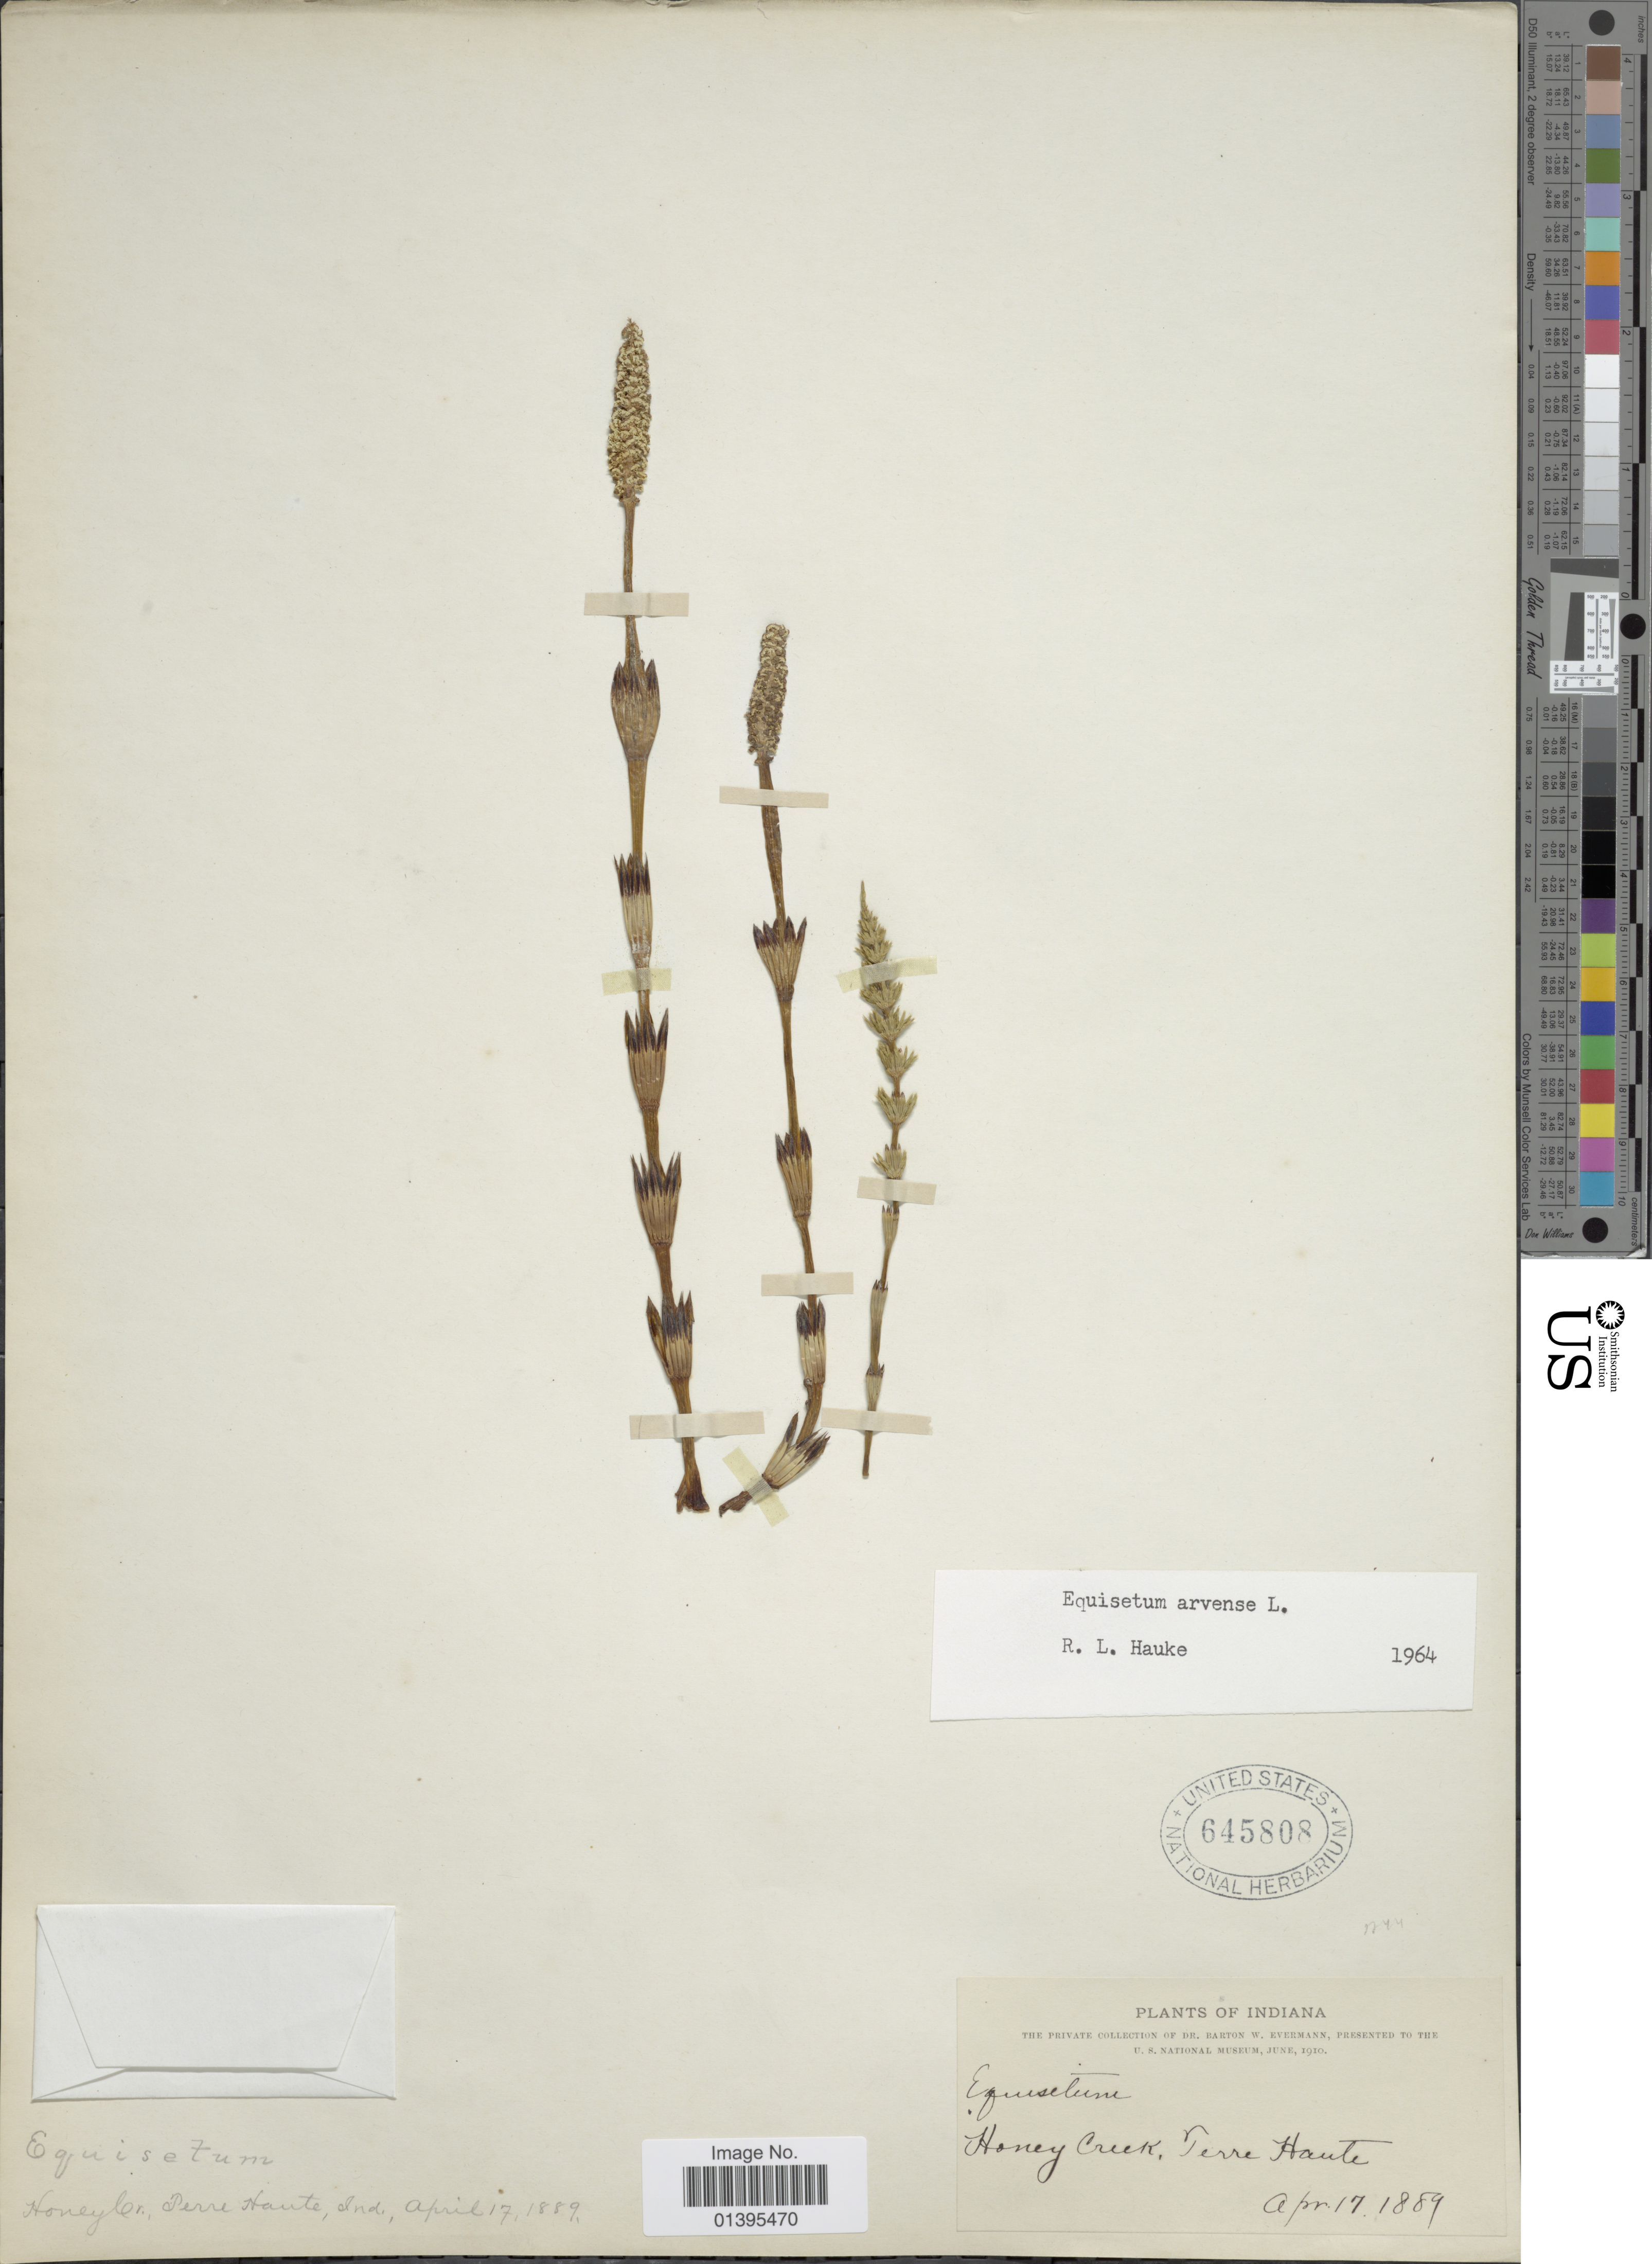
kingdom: Plantae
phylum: Tracheophyta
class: Polypodiopsida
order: Equisetales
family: Equisetaceae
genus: Equisetum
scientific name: Equisetum arvense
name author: L.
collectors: B. W. Evermann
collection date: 1889-04-17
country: United States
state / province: Indiana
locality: Honey Creek, Terre Haute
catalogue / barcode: US 645808